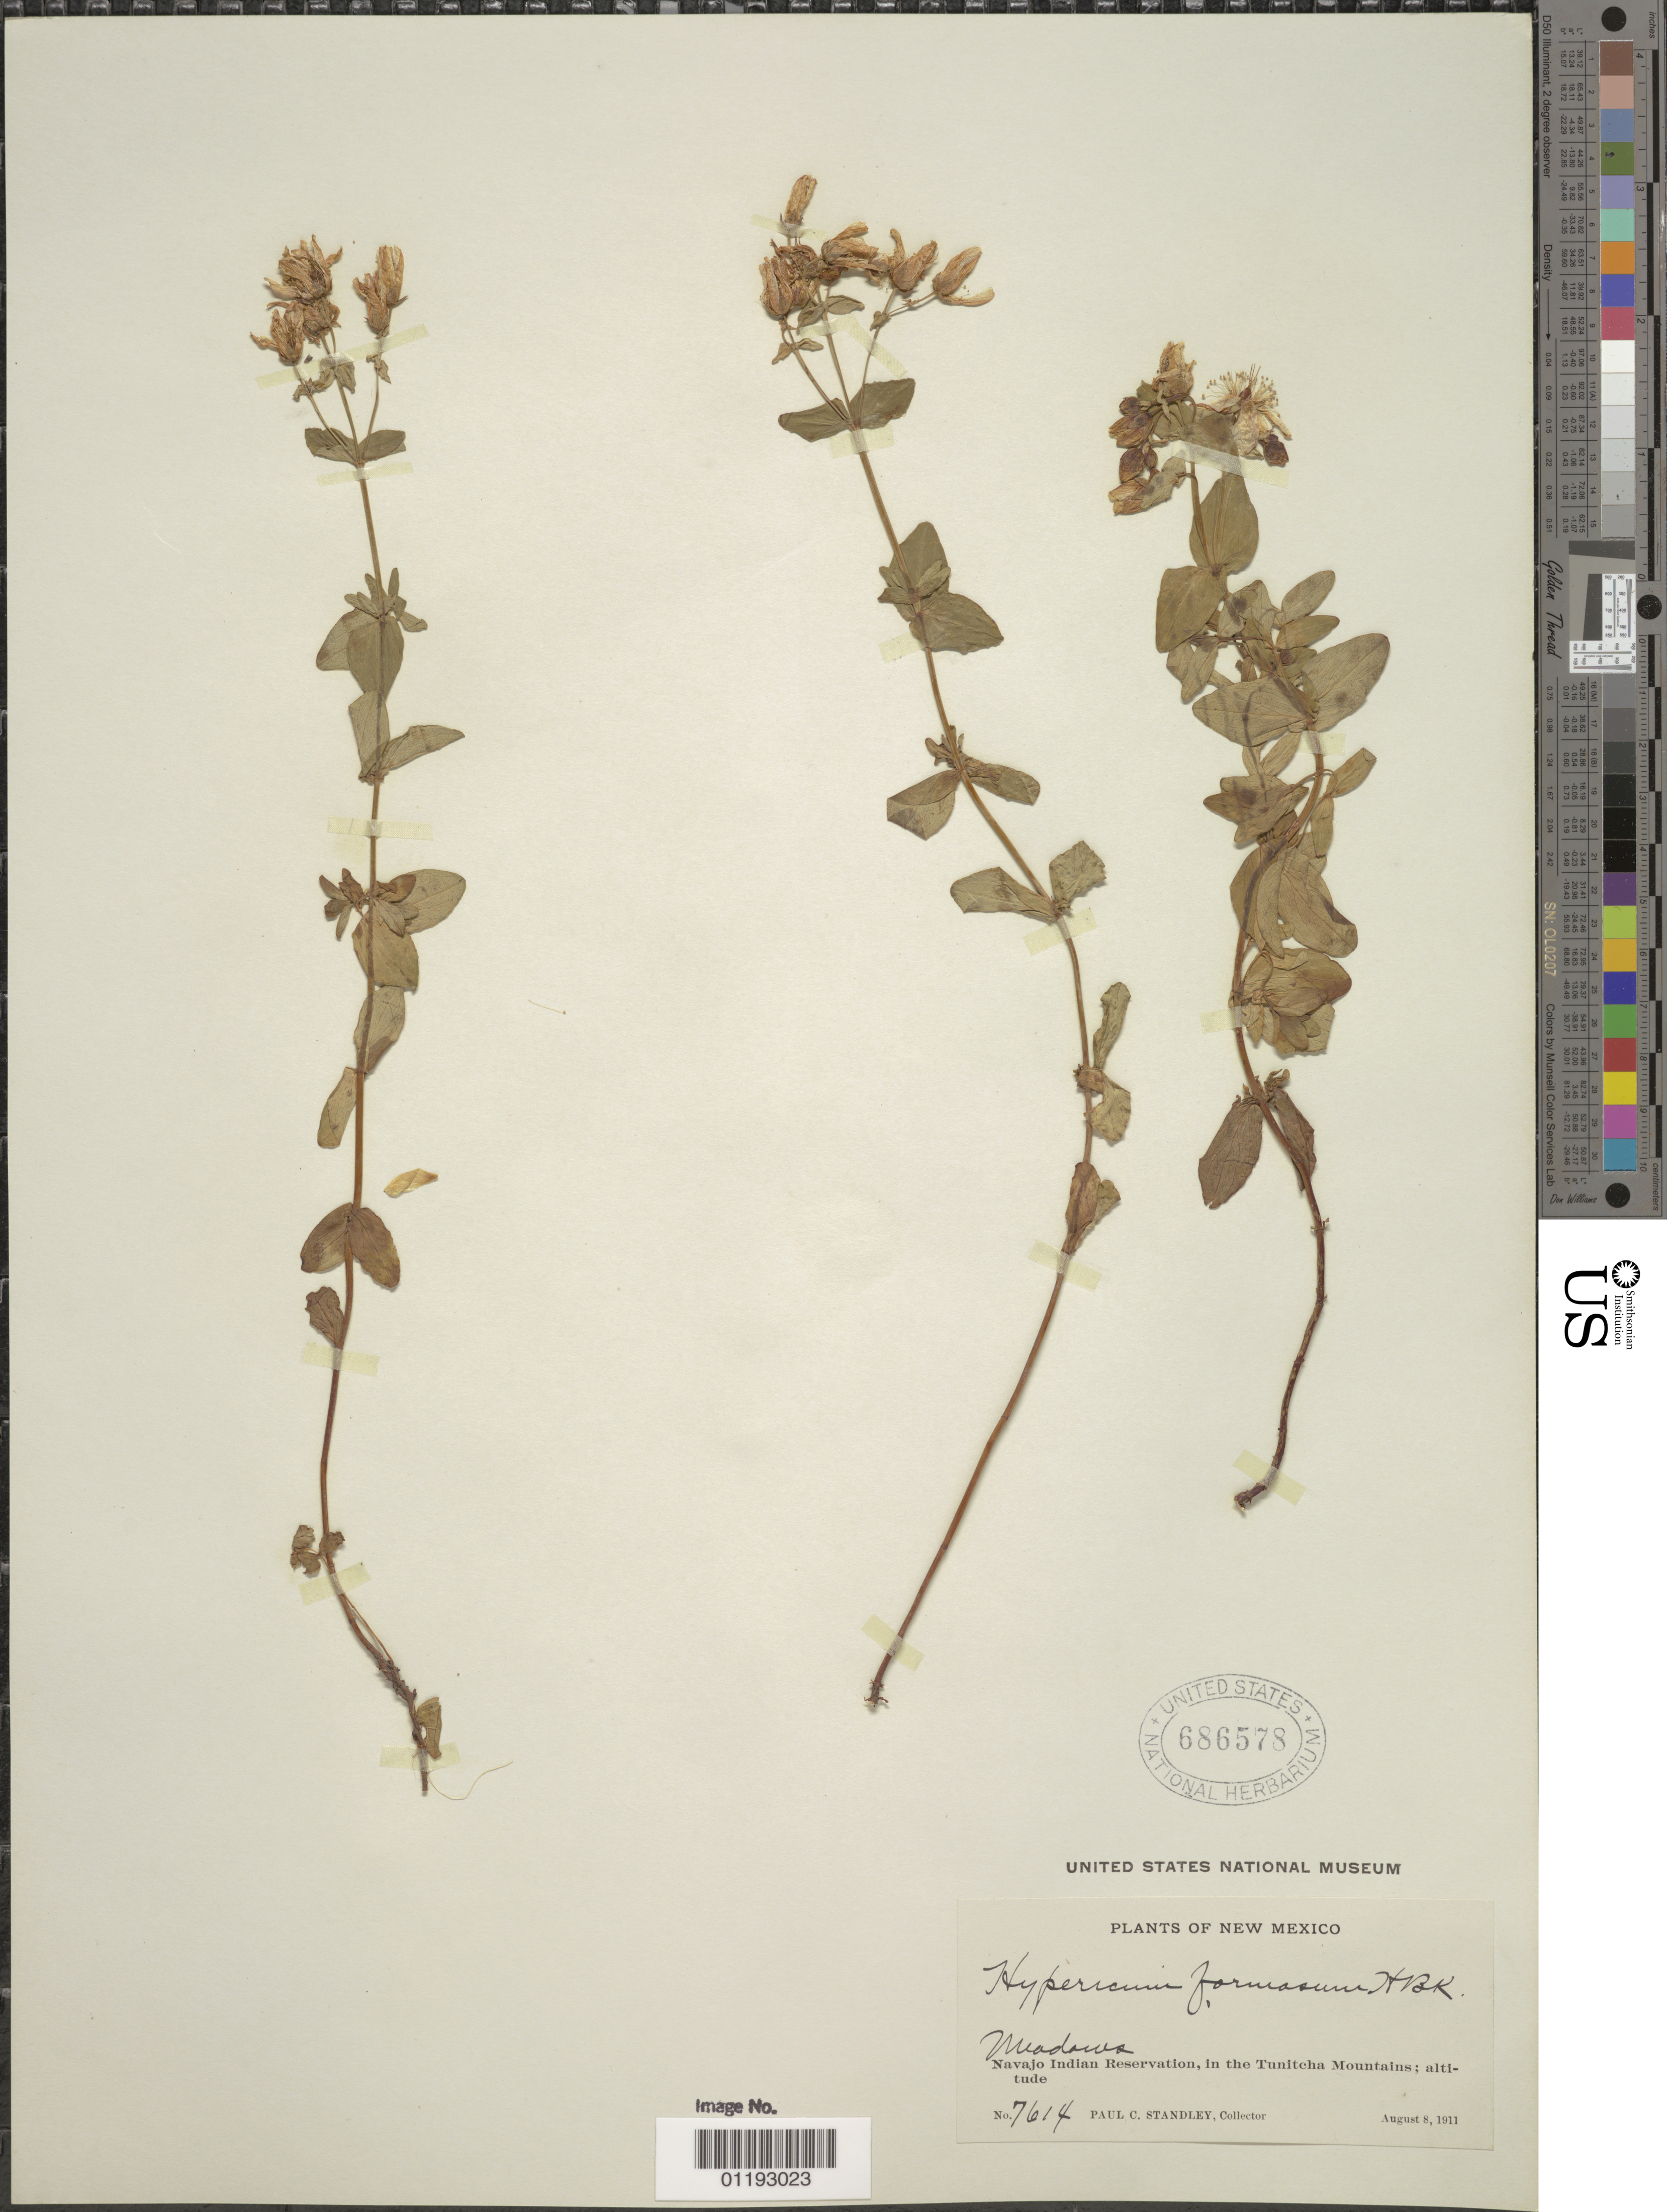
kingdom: Plantae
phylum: Tracheophyta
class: Magnoliopsida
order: Malpighiales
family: Hypericaceae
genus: Hypericum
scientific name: Hypericum formosum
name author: Kunth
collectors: P. C. Standley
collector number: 7614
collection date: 1911-08-08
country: United States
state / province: New Mexico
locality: Nvajo Indian Reservation, in the Tunitcha Mountains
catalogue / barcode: US 686578